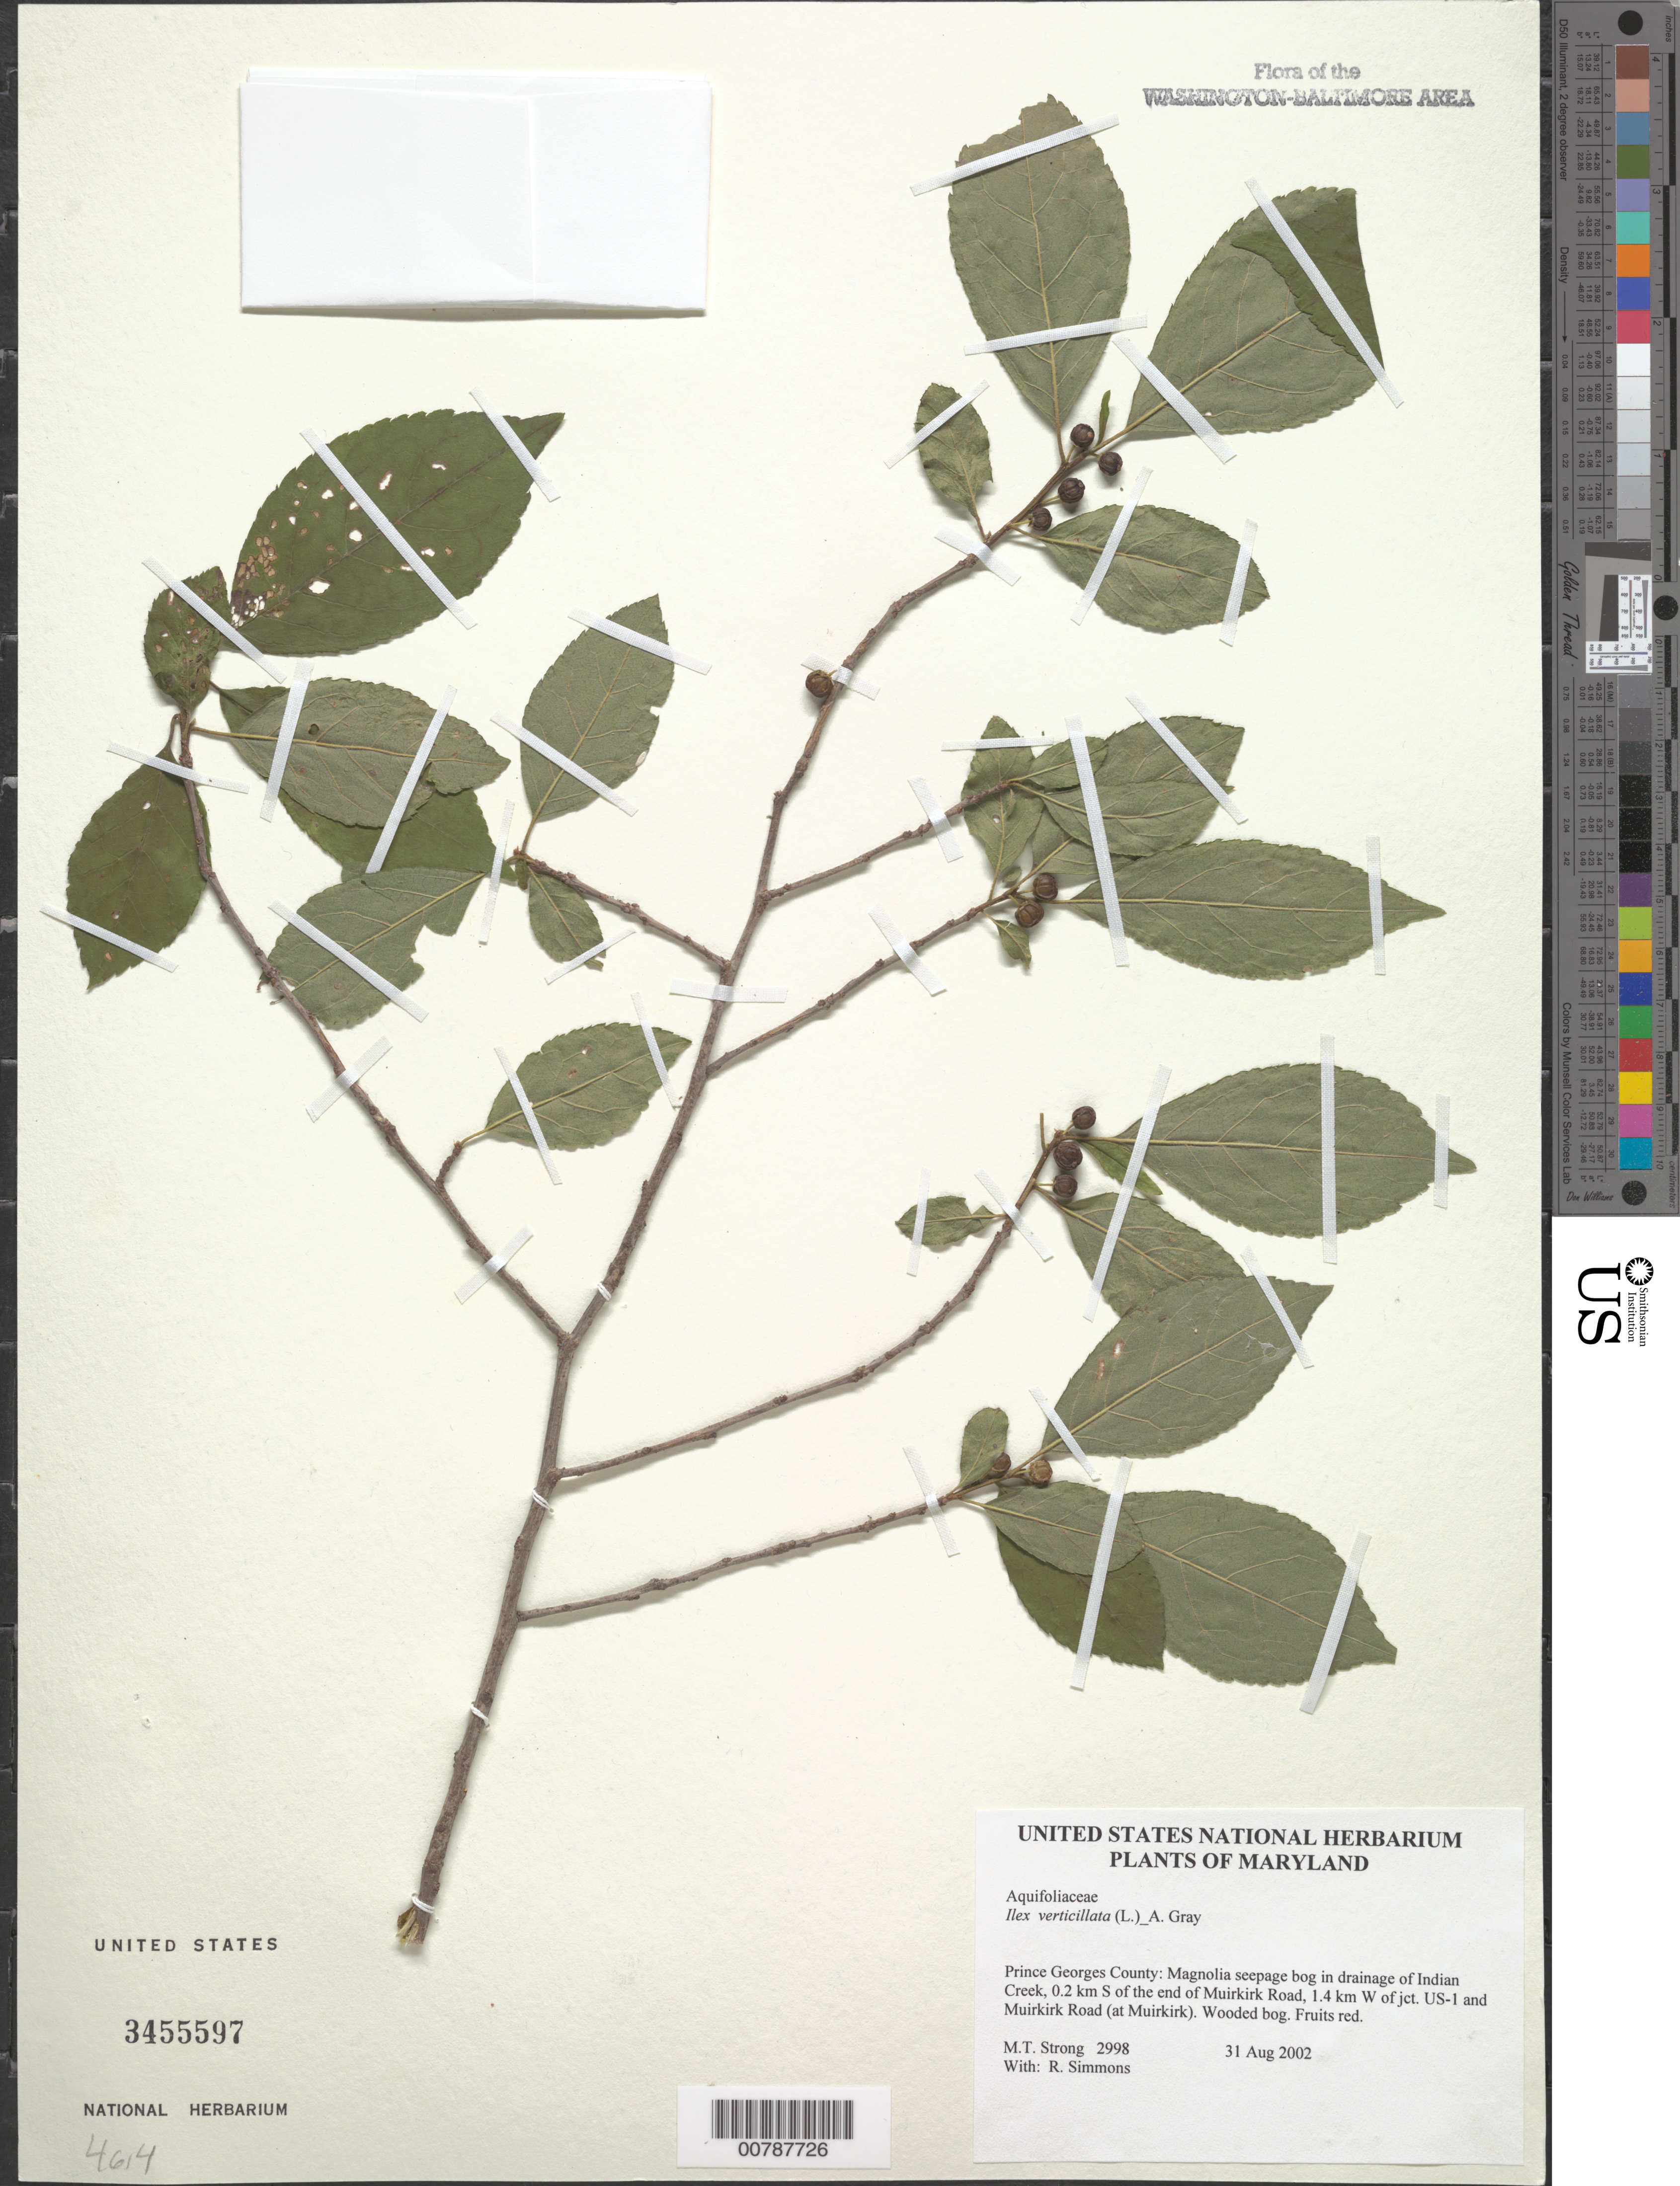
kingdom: Plantae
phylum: Tracheophyta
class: Magnoliopsida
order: Aquifoliales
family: Aquifoliaceae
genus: Ilex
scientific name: Ilex verticillata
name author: (L.) A. Gray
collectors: M. T. Strong & R. Simmons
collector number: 2998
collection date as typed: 31 Aug 2002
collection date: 2002-08-31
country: United States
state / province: Maryland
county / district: Prince George's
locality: Magnolia seepage bog in drainage of Indian Creek, 0.2 km S of the end of Muirkirk Road, 1.4 km W of jct. US-1 and Muirkirk Road (at Muirkirk).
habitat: Wooded bog.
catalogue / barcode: US 3455597